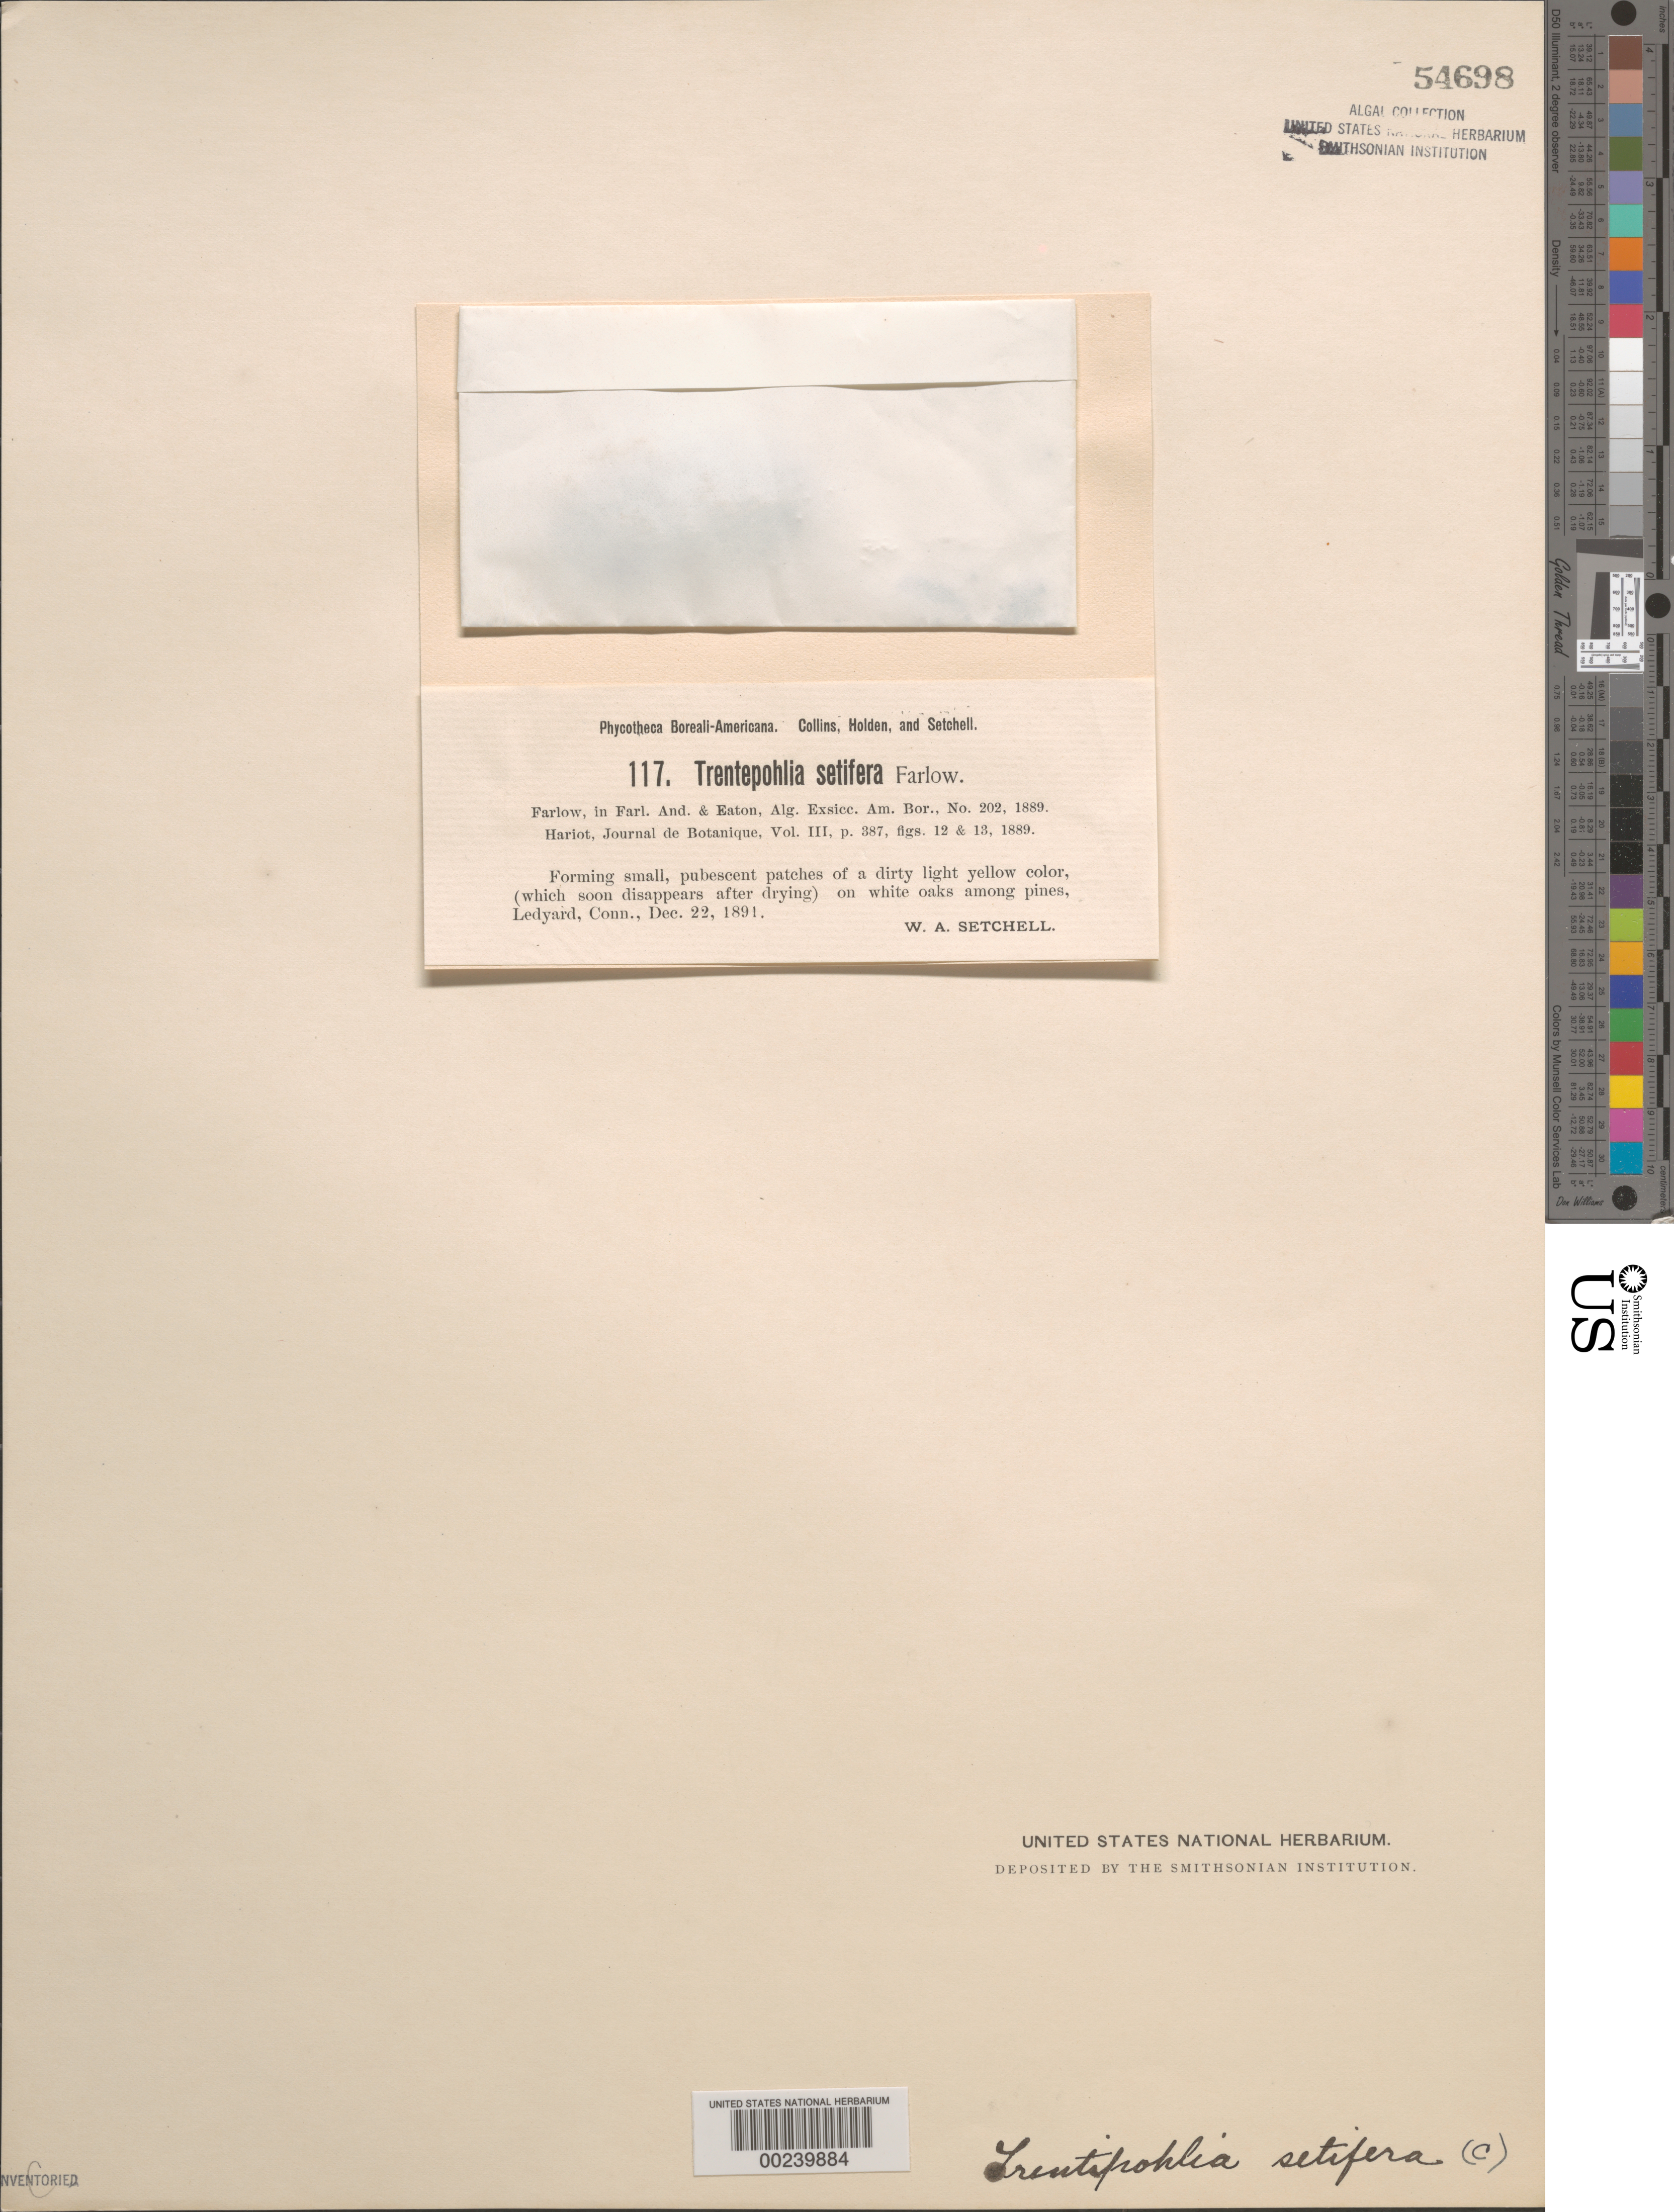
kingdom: Plantae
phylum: Chlorophyta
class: Ulvophyceae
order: Trentepohliales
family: Trentepohliaceae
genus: Trentepohlia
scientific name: Trentepohlia effusa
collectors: W. Setchell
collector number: PB-A 117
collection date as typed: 22 Dec 1891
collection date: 1891-12-22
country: United States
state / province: Connecticut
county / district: New London County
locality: Ledyard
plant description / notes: Collins, Holden & Setchell, Phycotheca Boreali-Americana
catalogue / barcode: US 54698